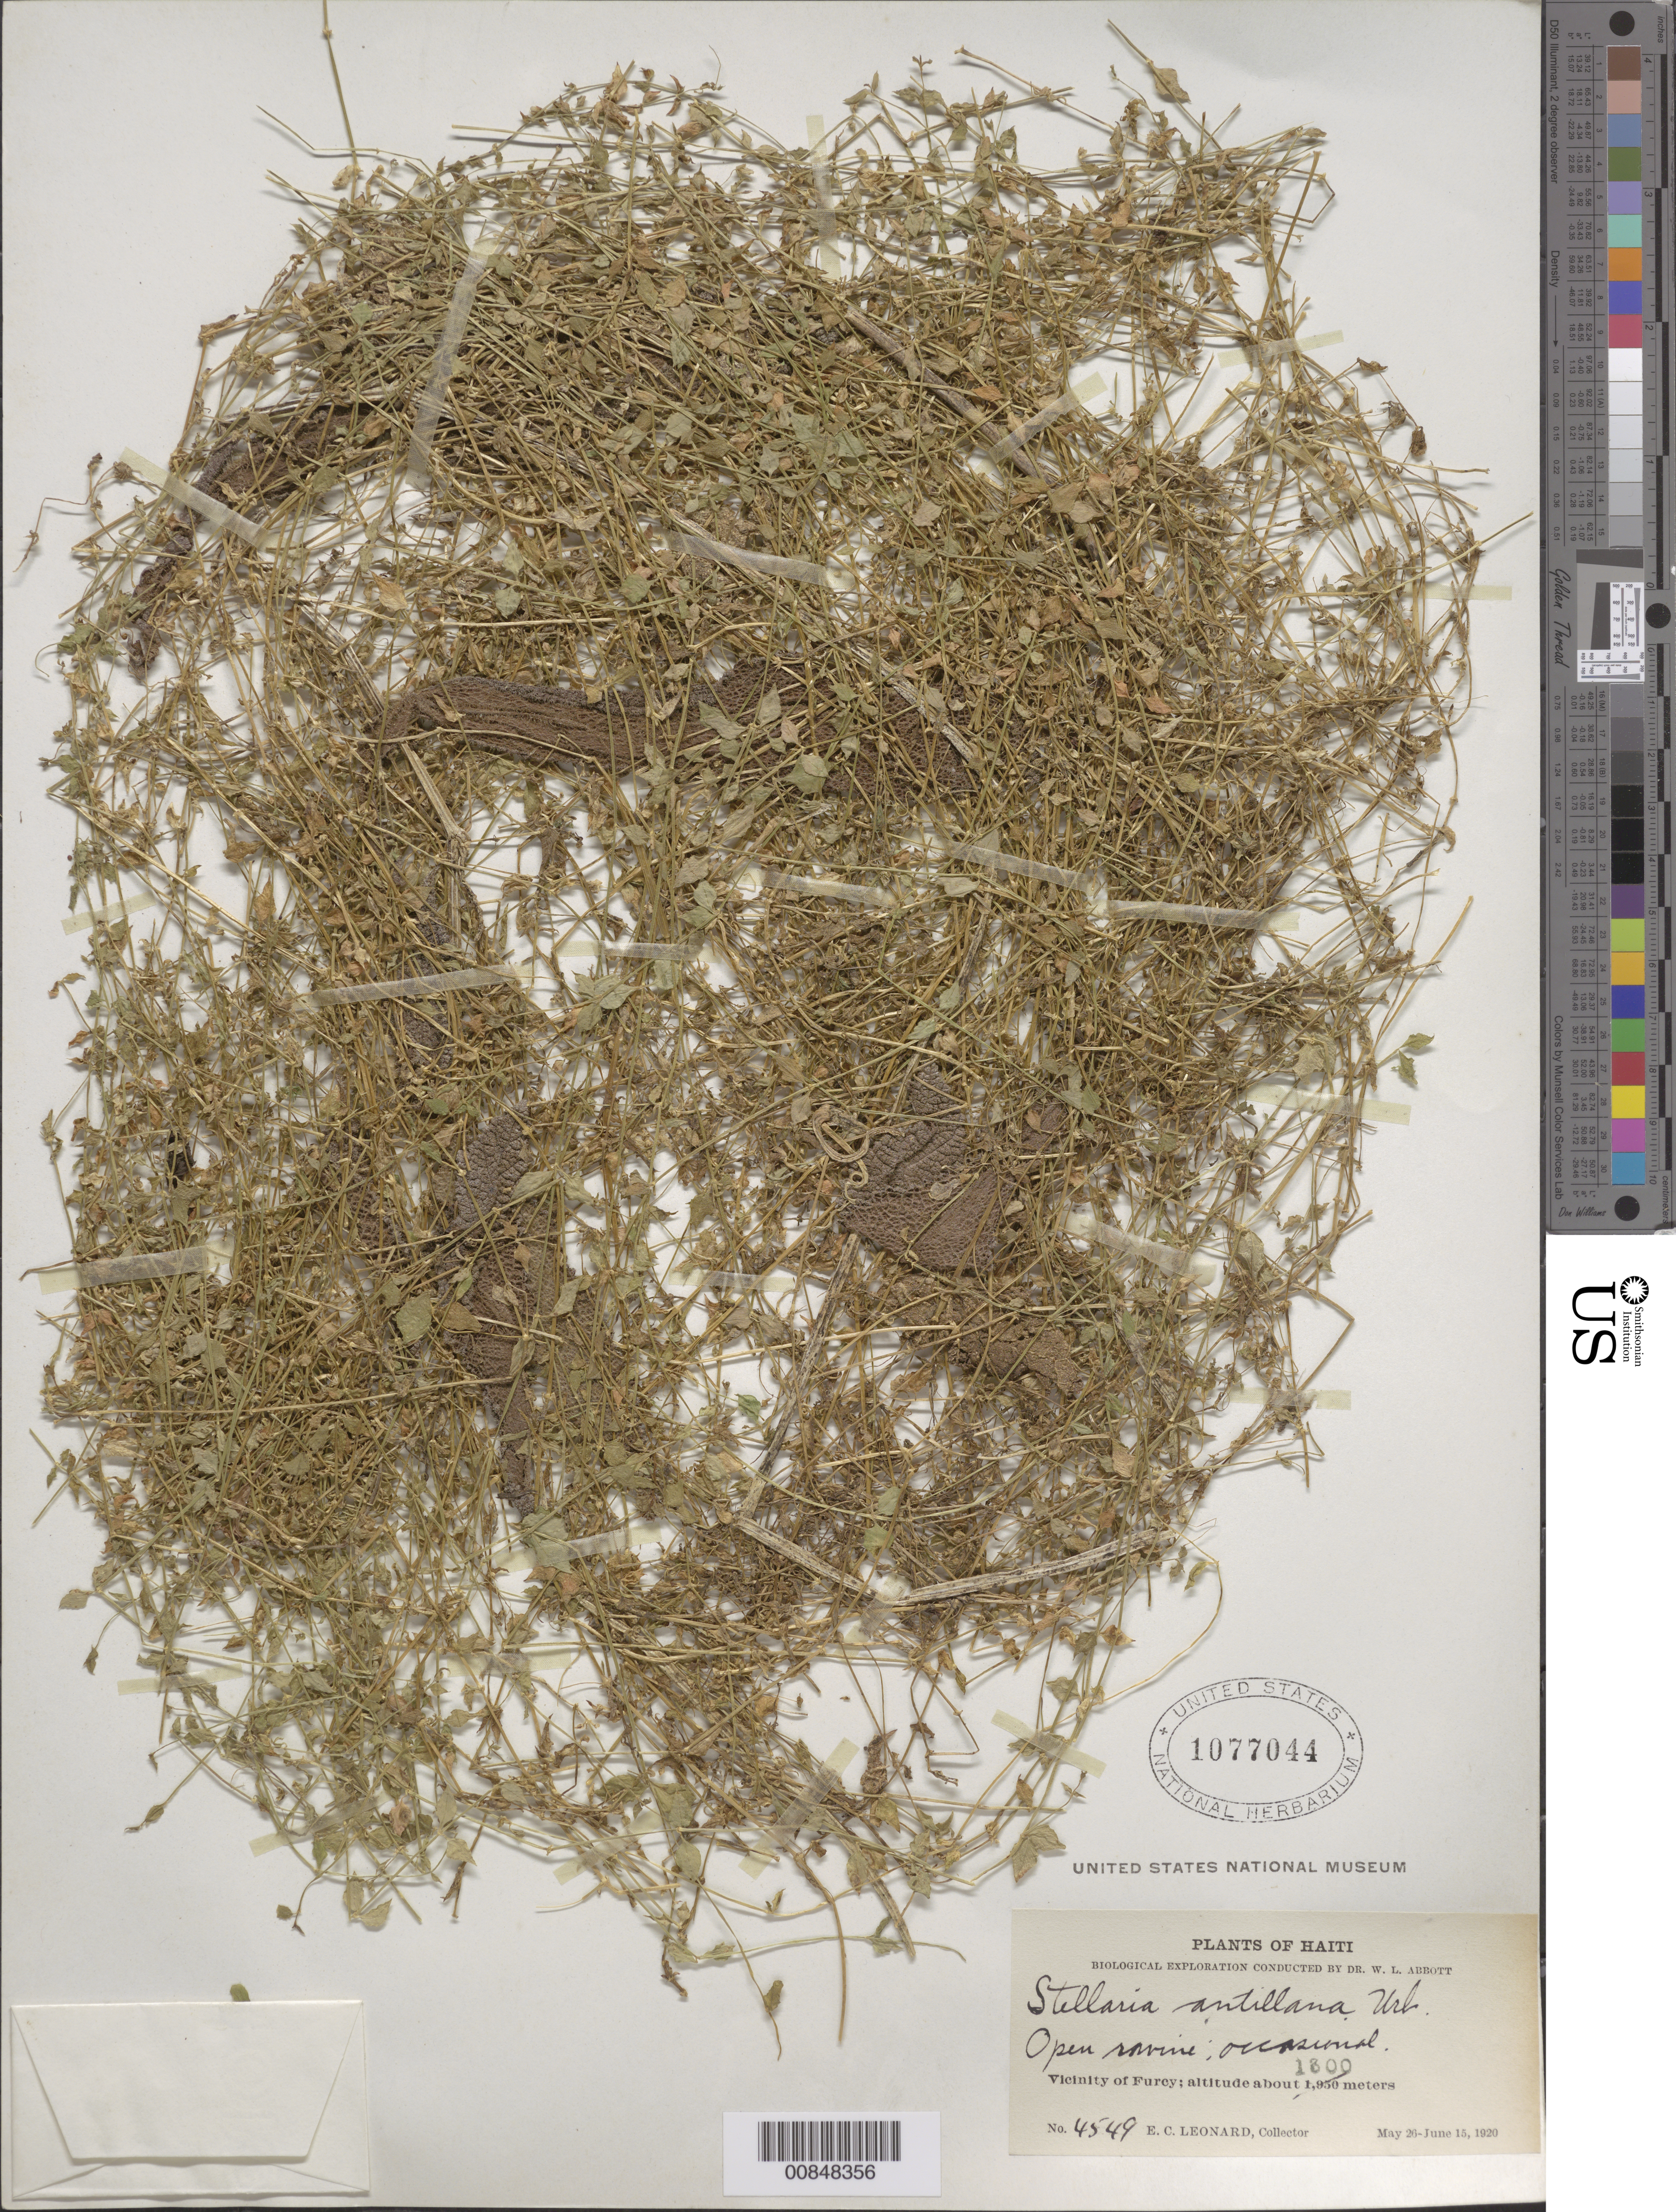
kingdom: Plantae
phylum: Tracheophyta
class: Magnoliopsida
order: Caryophyllales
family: Caryophyllaceae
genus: Stellaria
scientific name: Stellaria antillana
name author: Urb.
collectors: E. C. Leonard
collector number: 4549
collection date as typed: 26 May 1920 to 15 Jun 1920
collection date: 1920-05-26/1920-06-15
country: Haiti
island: Hispaniola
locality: Vicinity of Furcy.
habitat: Open ravine.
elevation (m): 1300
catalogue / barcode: US 1077044